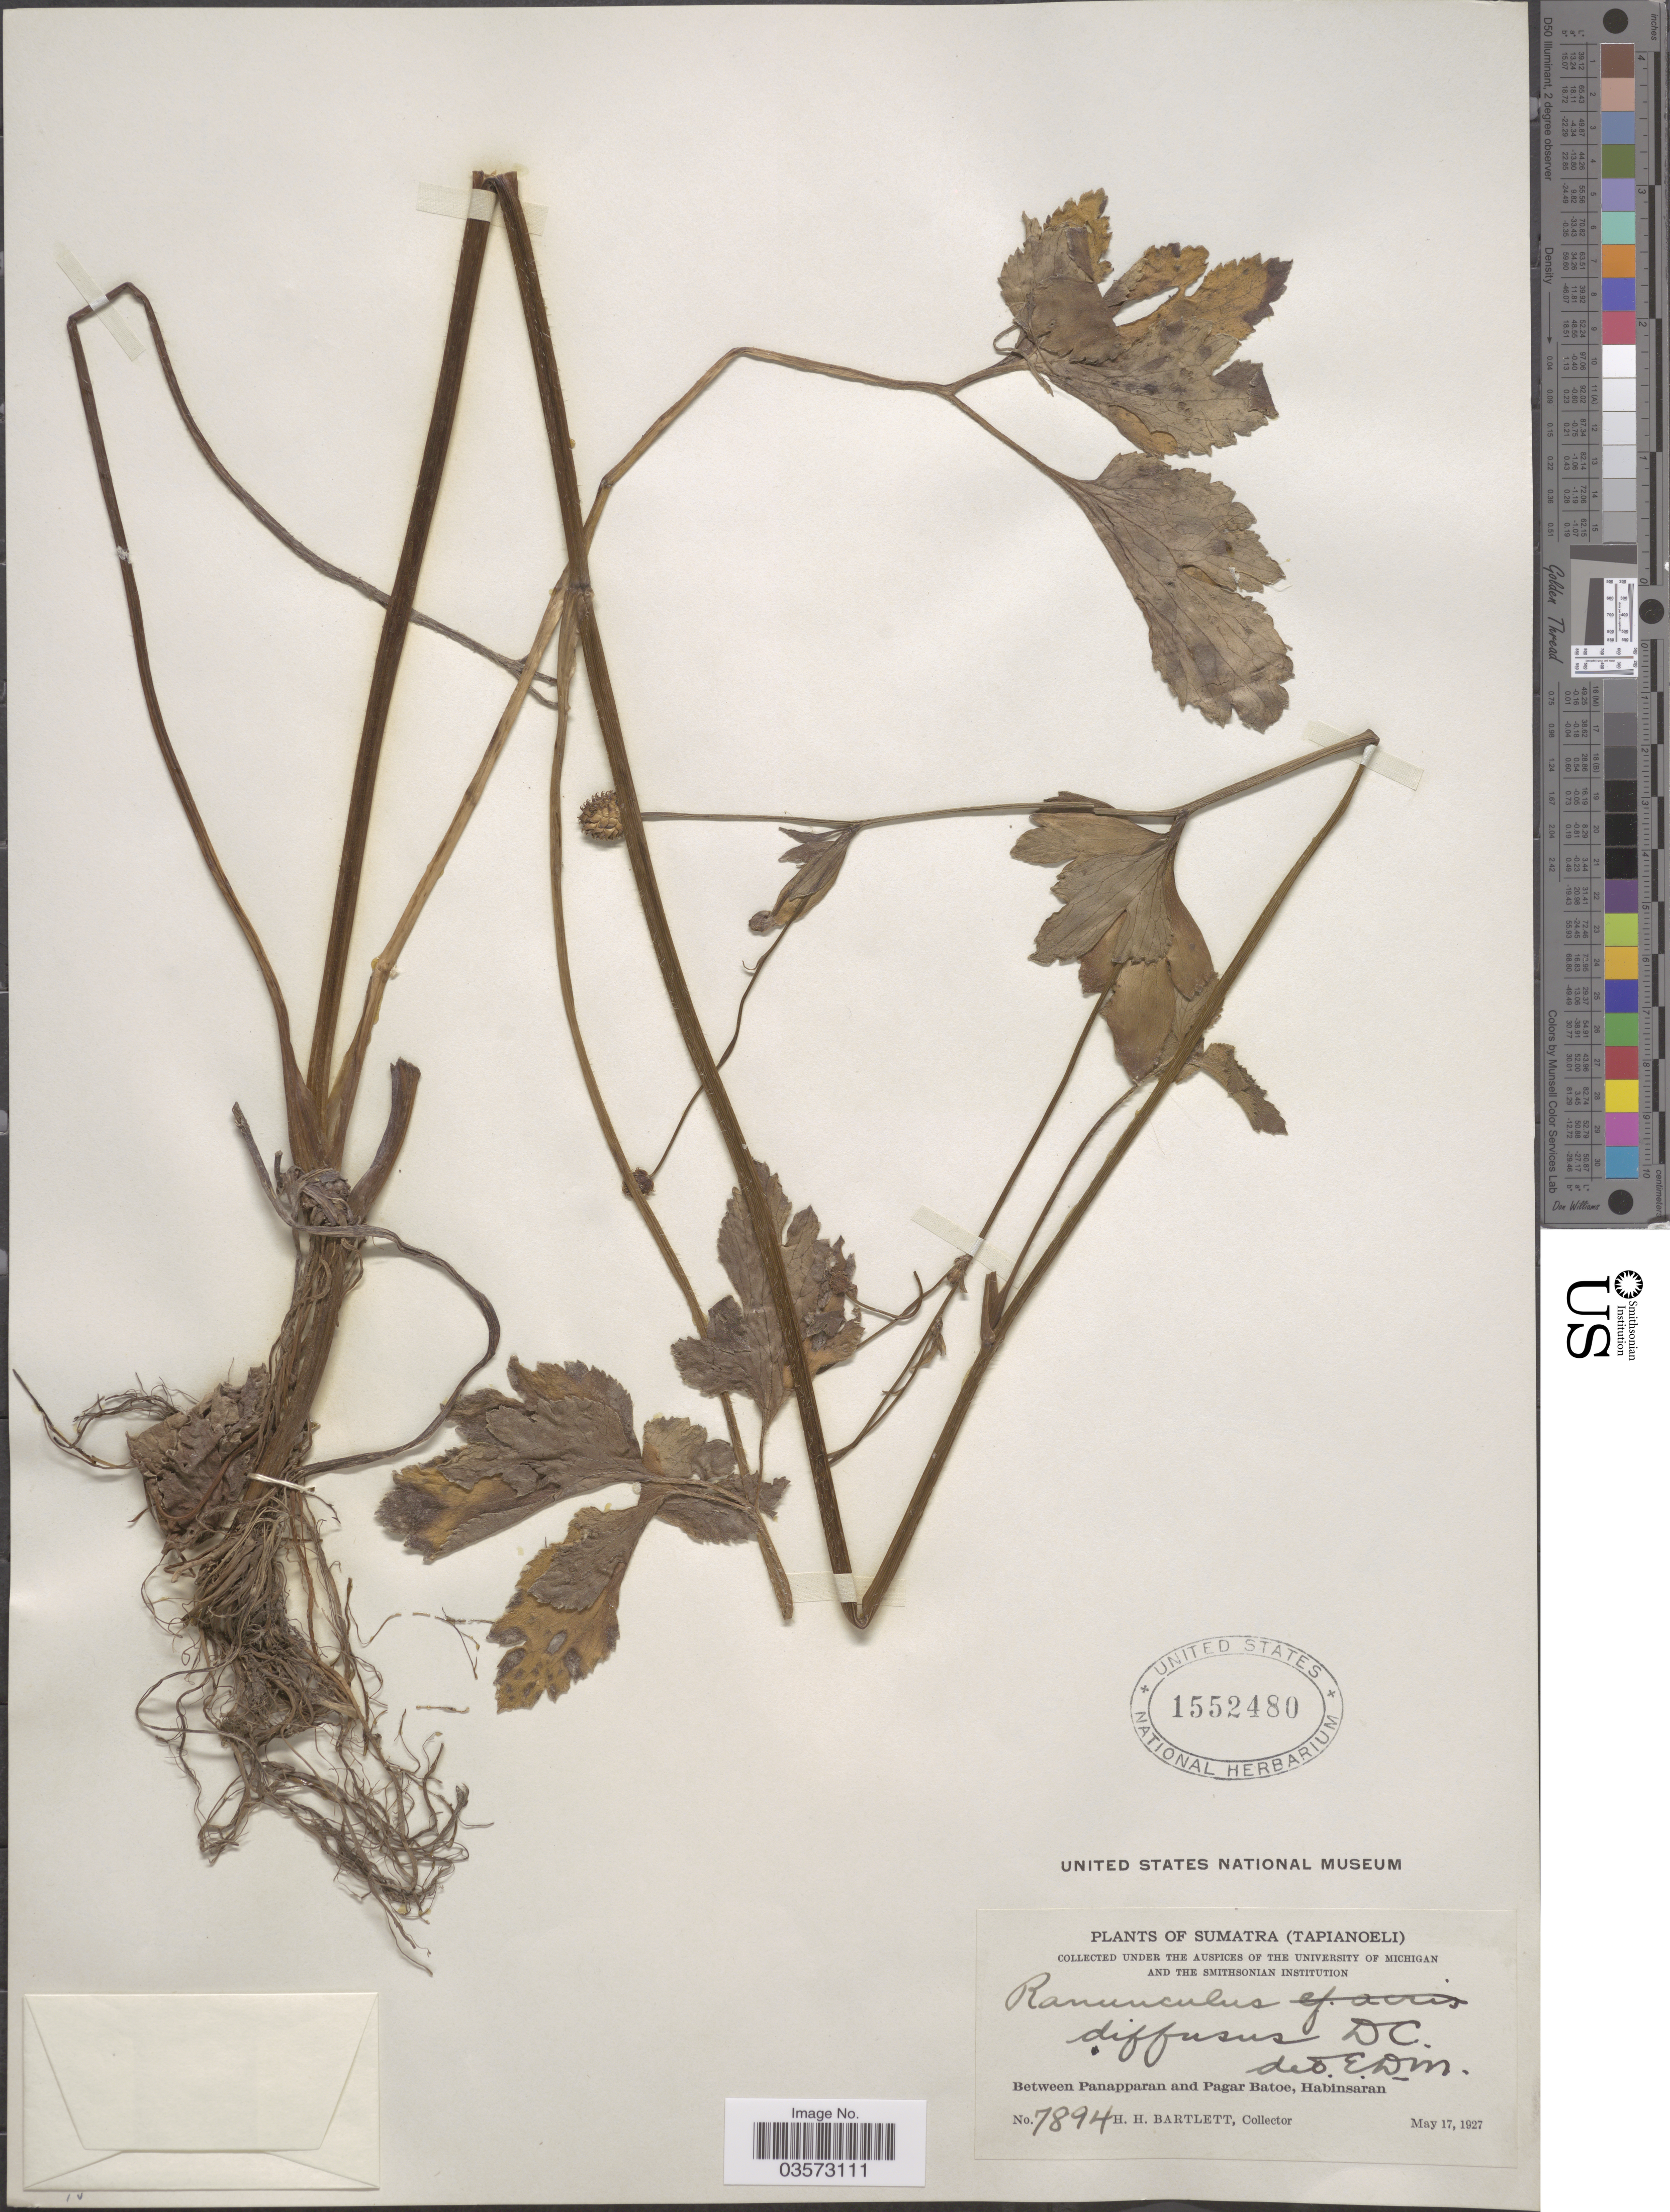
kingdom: Plantae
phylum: Tracheophyta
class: Magnoliopsida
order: Ranunculales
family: Ranunculaceae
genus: Ranunculus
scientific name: Ranunculus diffusus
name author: DC.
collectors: H. H. Bartlett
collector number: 7894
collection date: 1927-05-17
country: Indonesia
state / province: Sumatra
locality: Sumatra (Tapianoeli). Between Panapparan and Pagar Batoe, Habinsaran.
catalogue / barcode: US 1552480